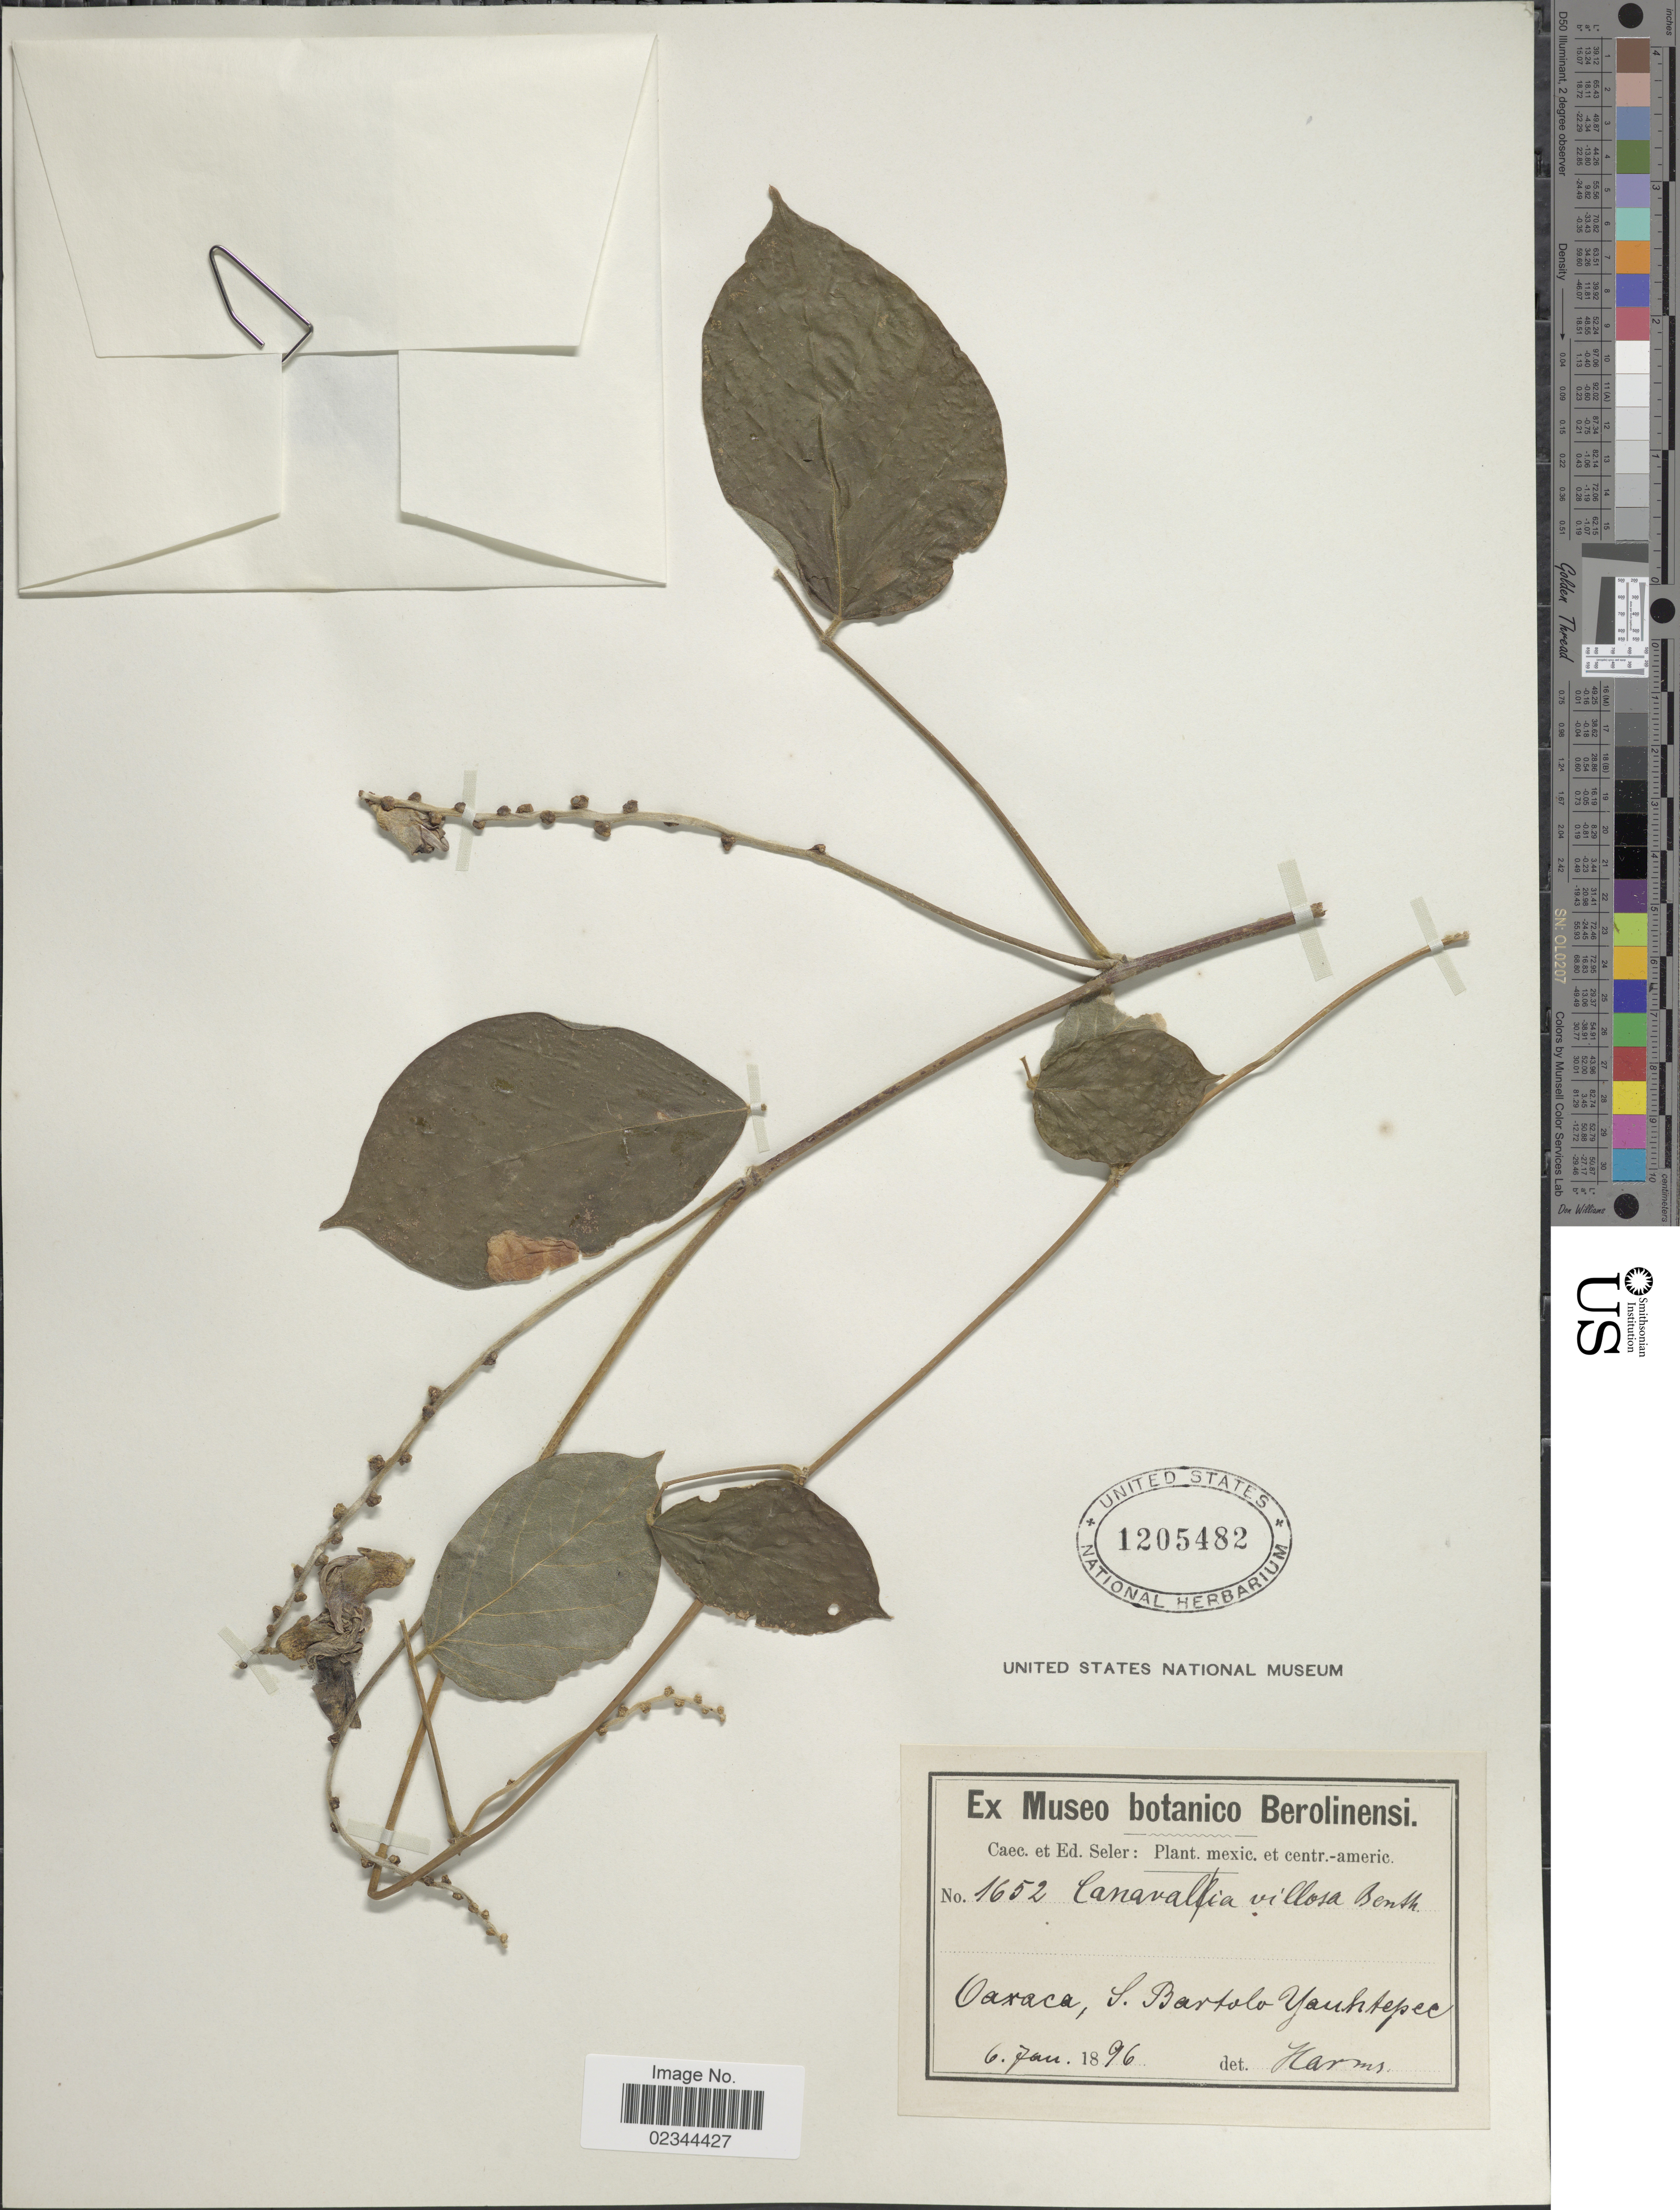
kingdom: Plantae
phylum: Tracheophyta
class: Magnoliopsida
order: Fabales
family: Fabaceae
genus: Canavalia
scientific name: Canavalia villosa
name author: Benth.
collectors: ex Caec. et Ed Seler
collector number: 1652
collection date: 1896-01-06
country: Mexico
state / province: Oaxaca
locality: Mexic. et centr. -americ., S. Bartolo Yauhtepec.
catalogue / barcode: US 1205482